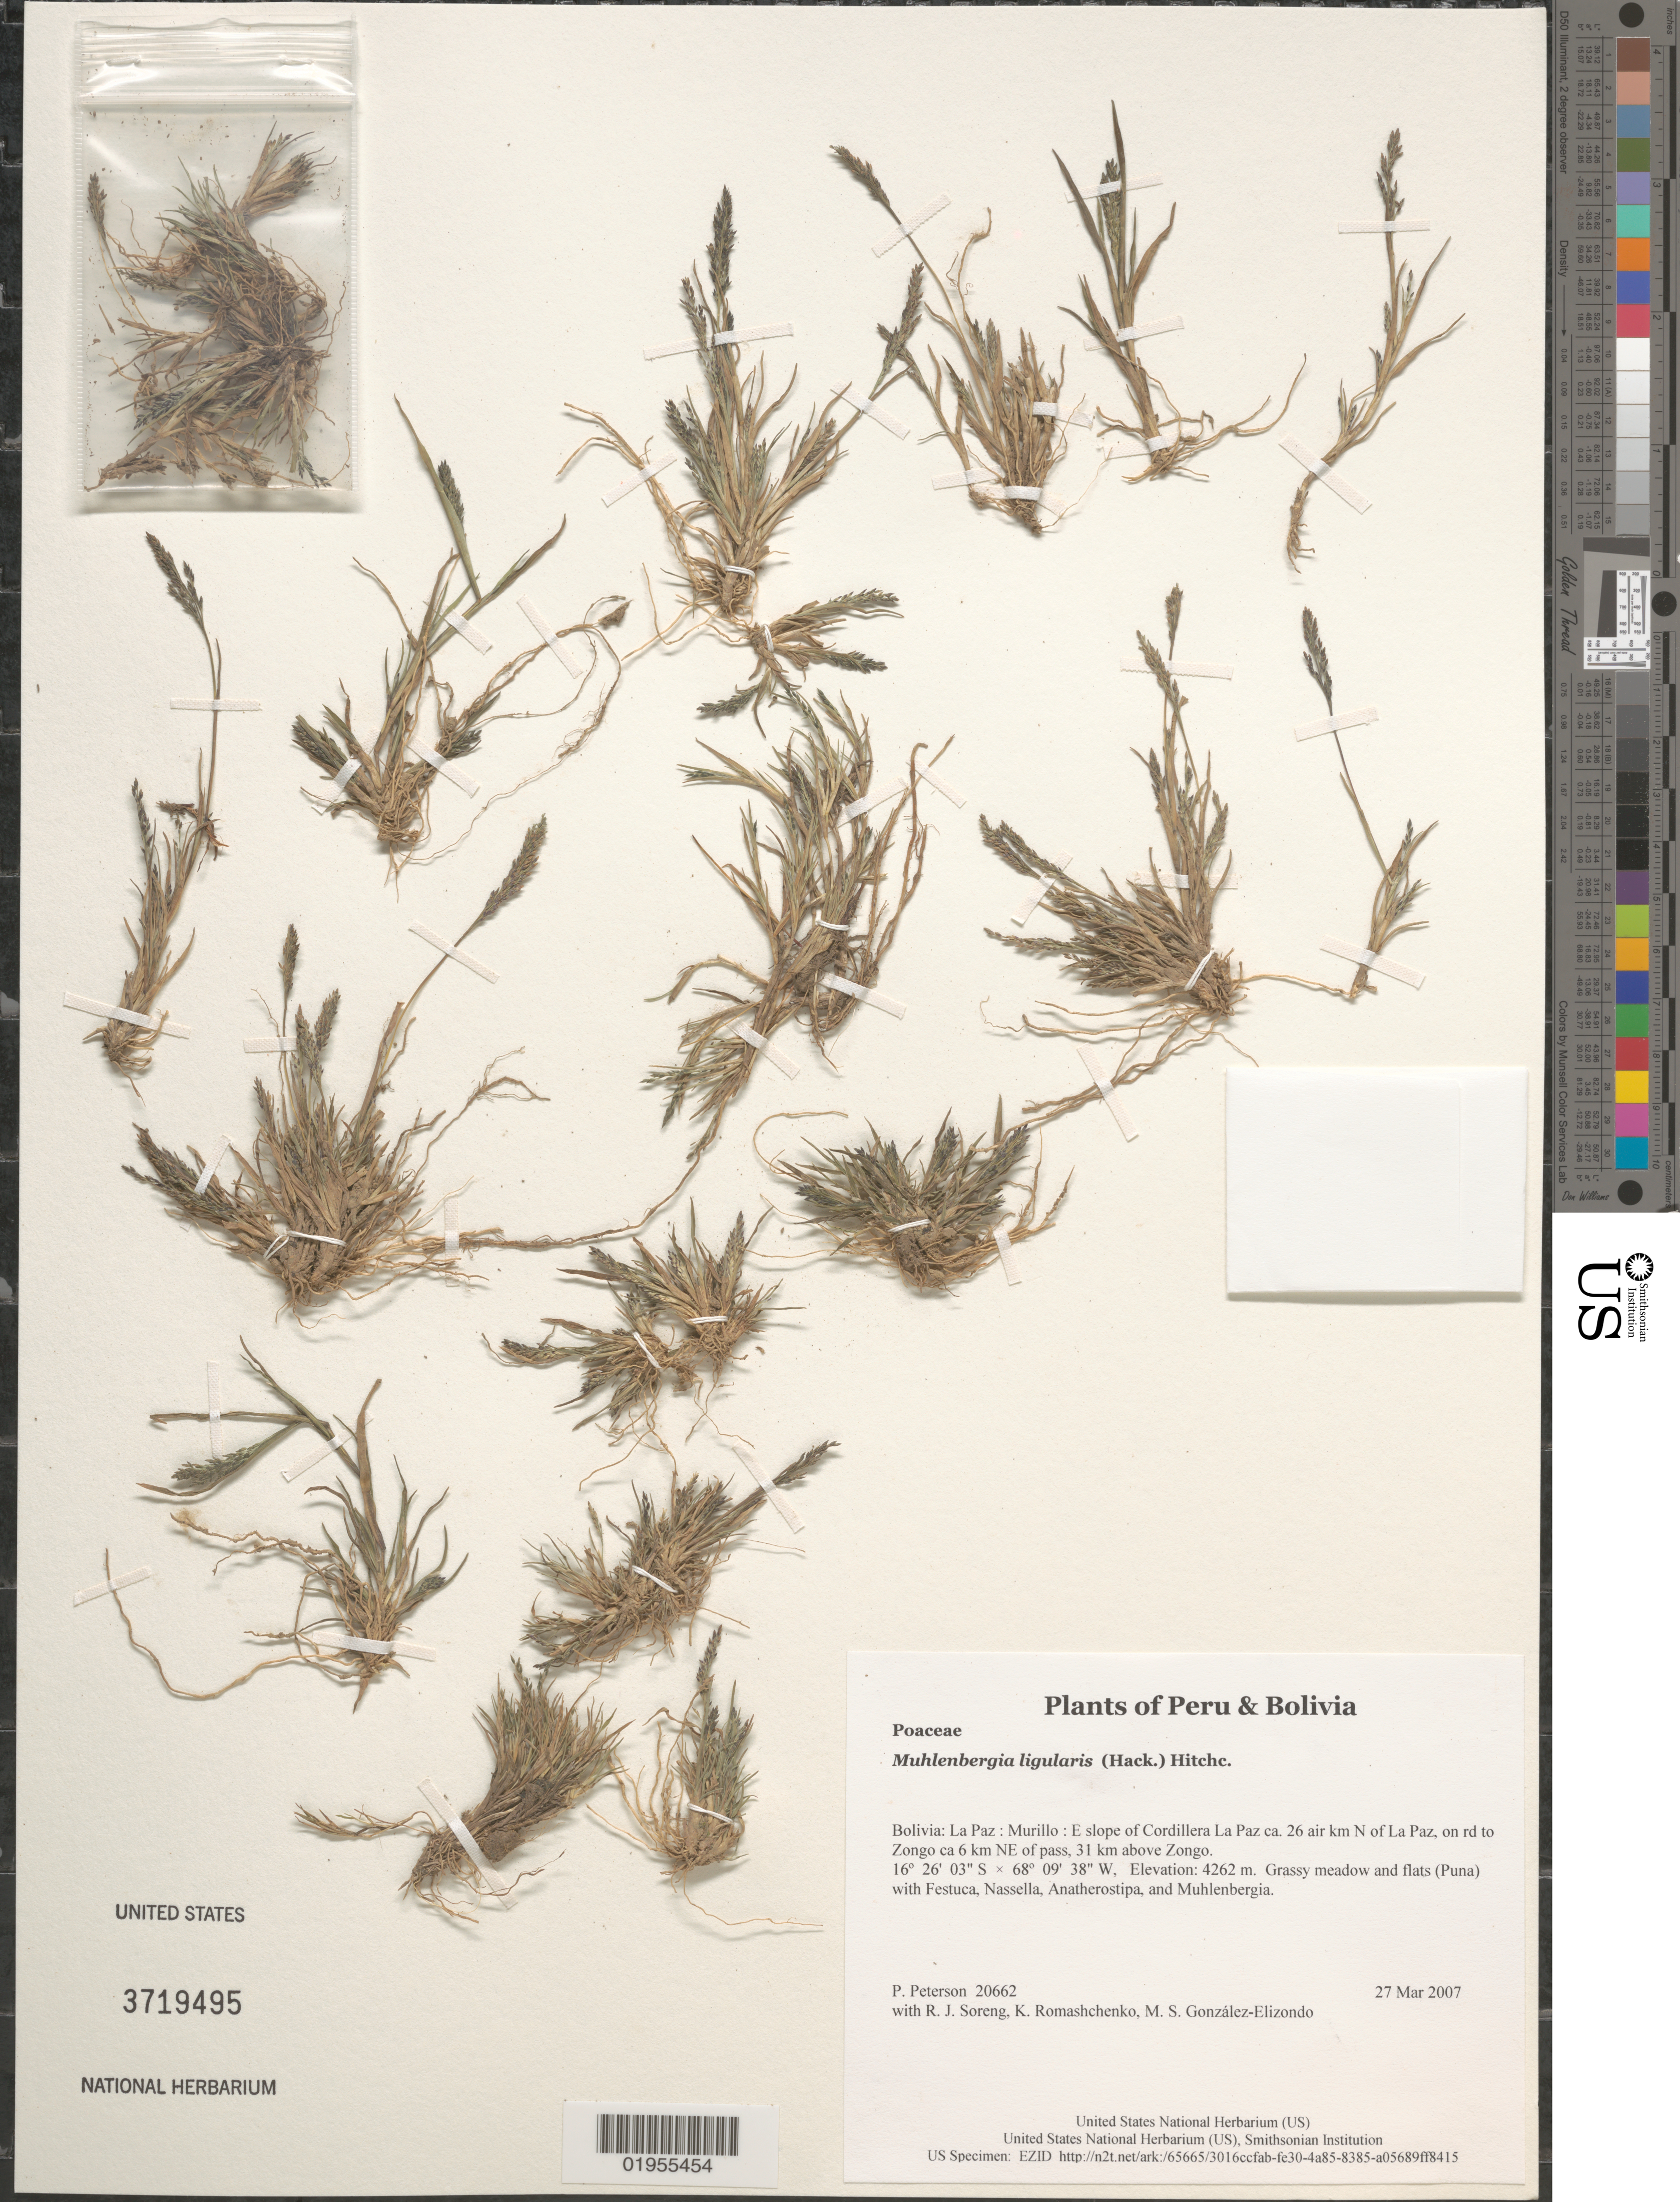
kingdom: Plantae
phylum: Tracheophyta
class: Liliopsida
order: Poales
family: Poaceae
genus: Muhlenbergia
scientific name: Muhlenbergia ligularis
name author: (Hack.) Hitchc.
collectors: P. M. Peterson, R. J. Soreng, K. Romashchenko & M. S. González-Elizondo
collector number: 20662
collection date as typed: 27 Mar 2007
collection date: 2007-03-27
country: Bolivia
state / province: La Paz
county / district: Murillo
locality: E slope of Cordillera La Paz ca. 26 air km N of La Paz, on rd to Zongo ca 6 km NE of pass, 31 km above Zongo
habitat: Grassy meadow and flats (Puna) with Festuca, Nassella, Anatherostipa, and Muhlenbergia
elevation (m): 4262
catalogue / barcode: US 3719495